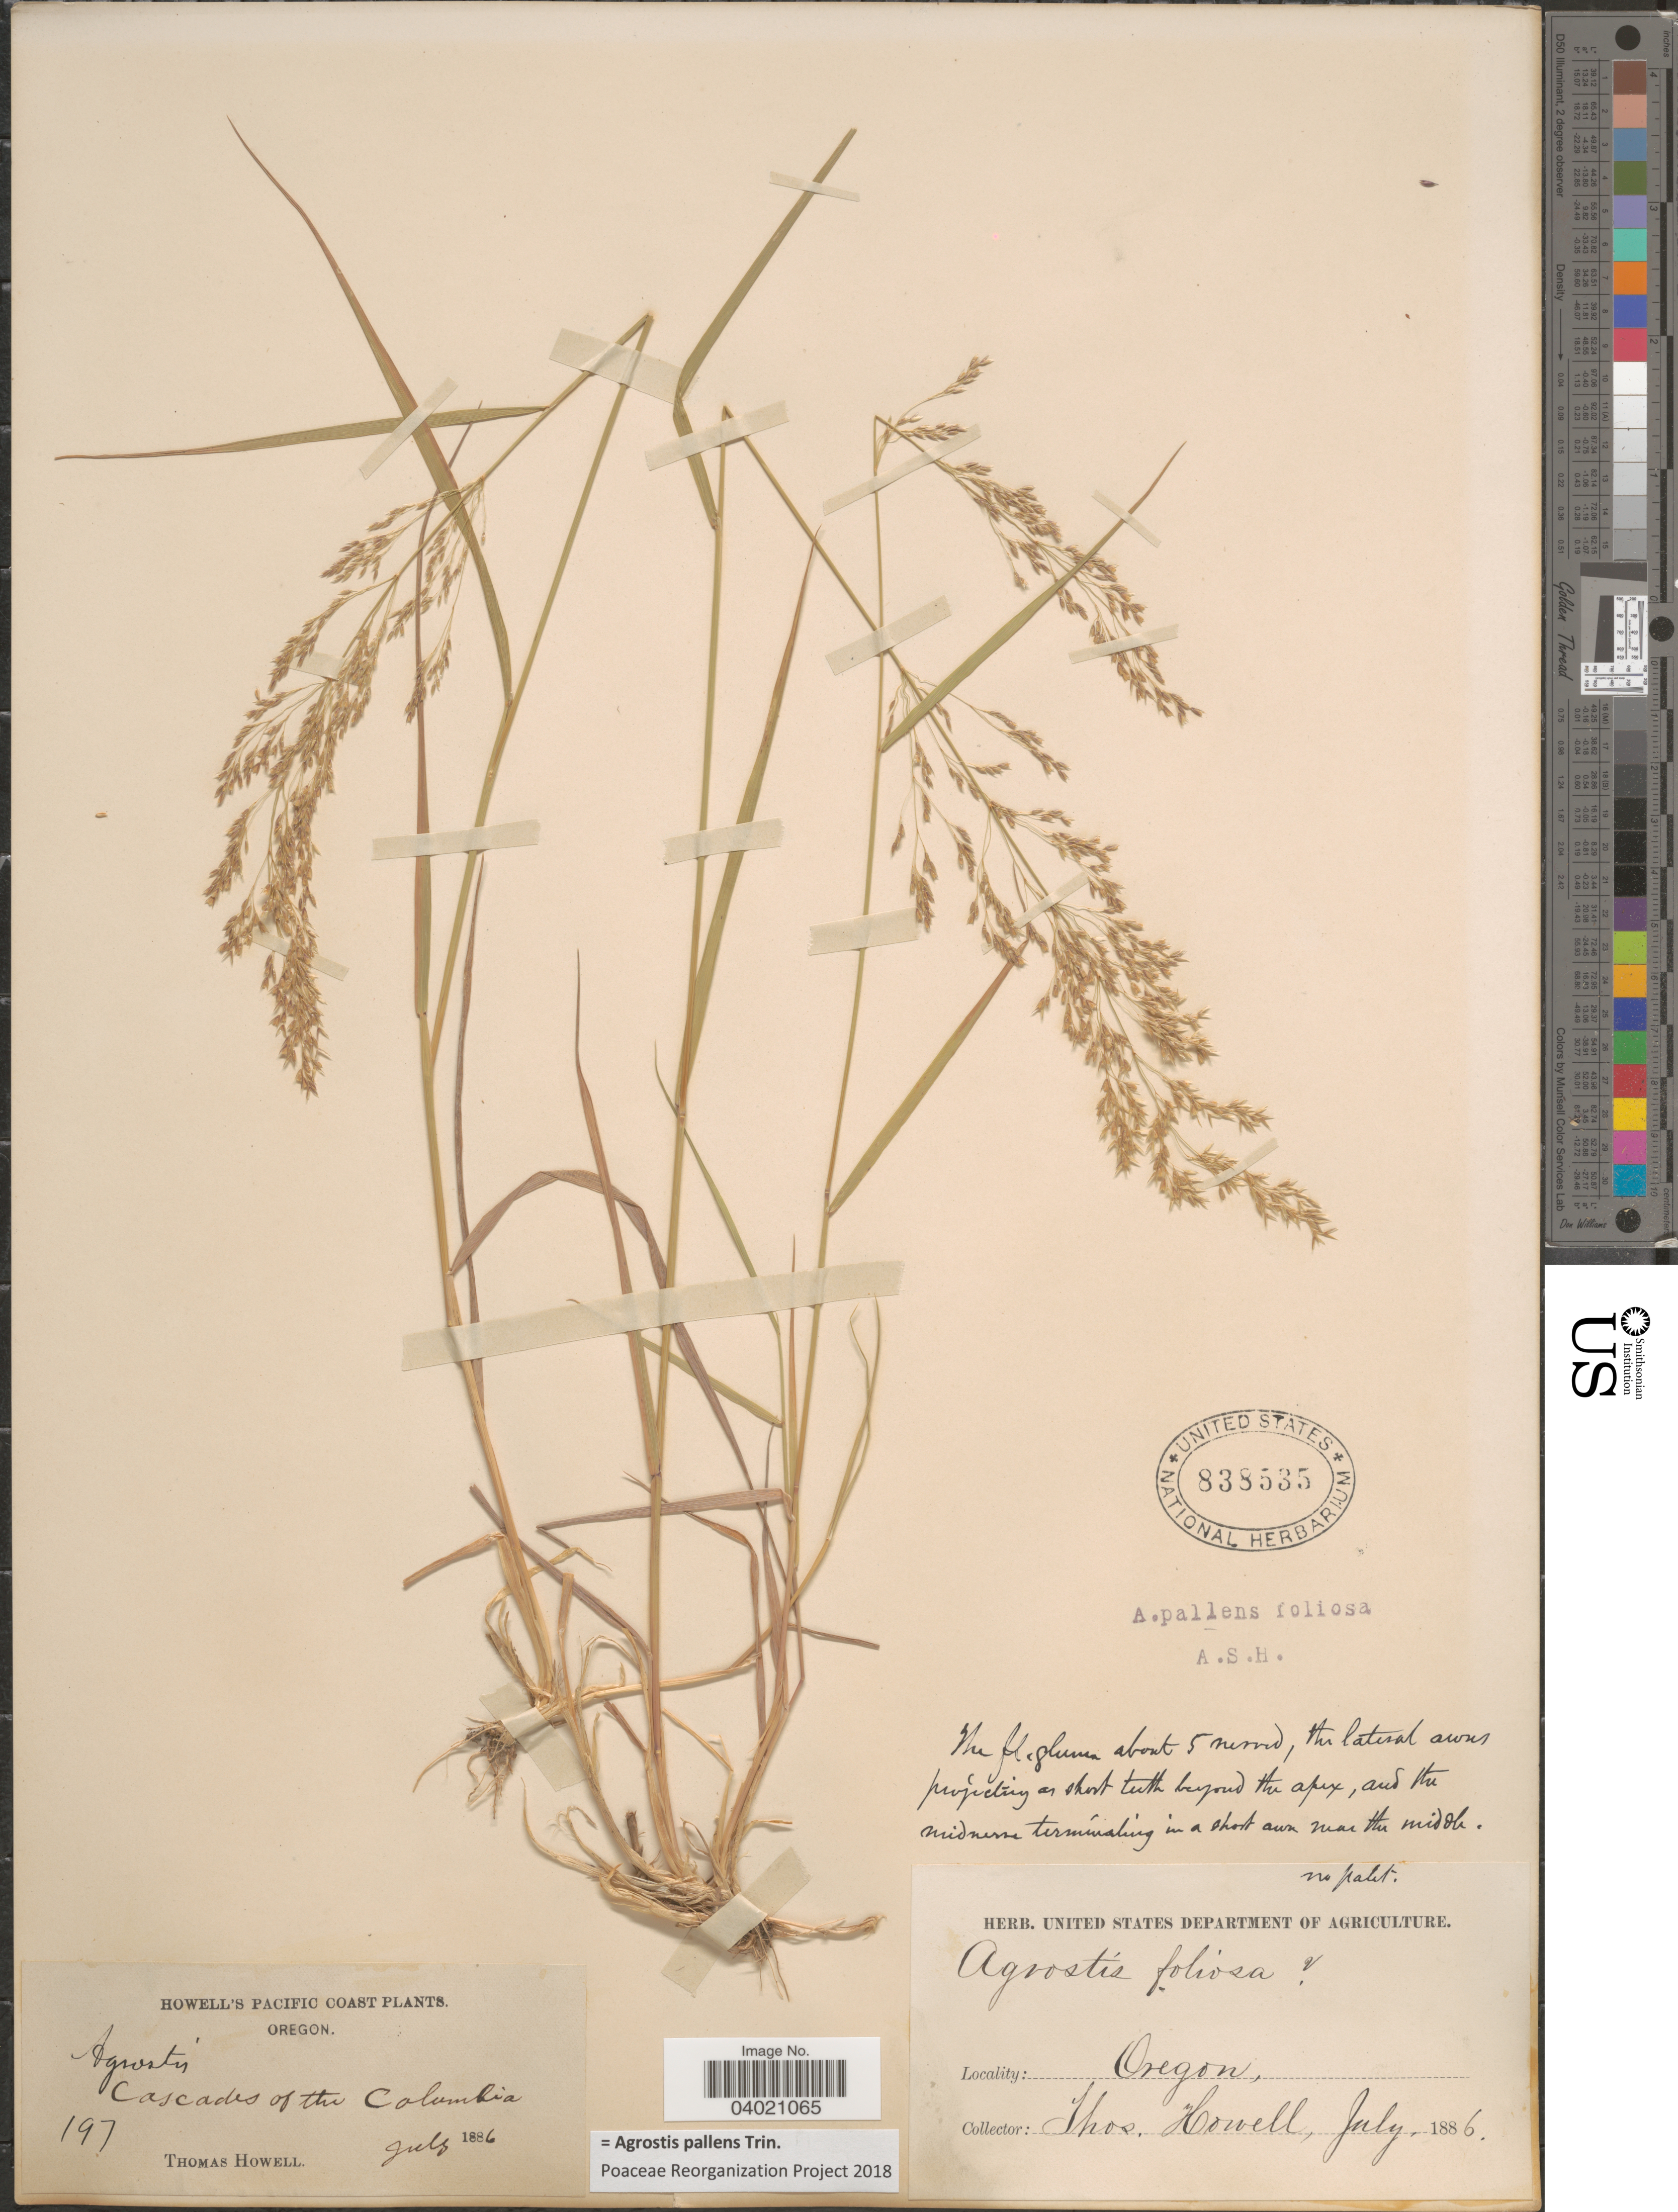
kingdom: Plantae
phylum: Tracheophyta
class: Liliopsida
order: Poales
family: Poaceae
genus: Agrostis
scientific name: Agrostis pallens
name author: Trin.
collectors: T. Howell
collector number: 197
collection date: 1886-07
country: United States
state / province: Oregon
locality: Pacific Coast. Cascades of the Columbia.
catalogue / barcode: US 838535